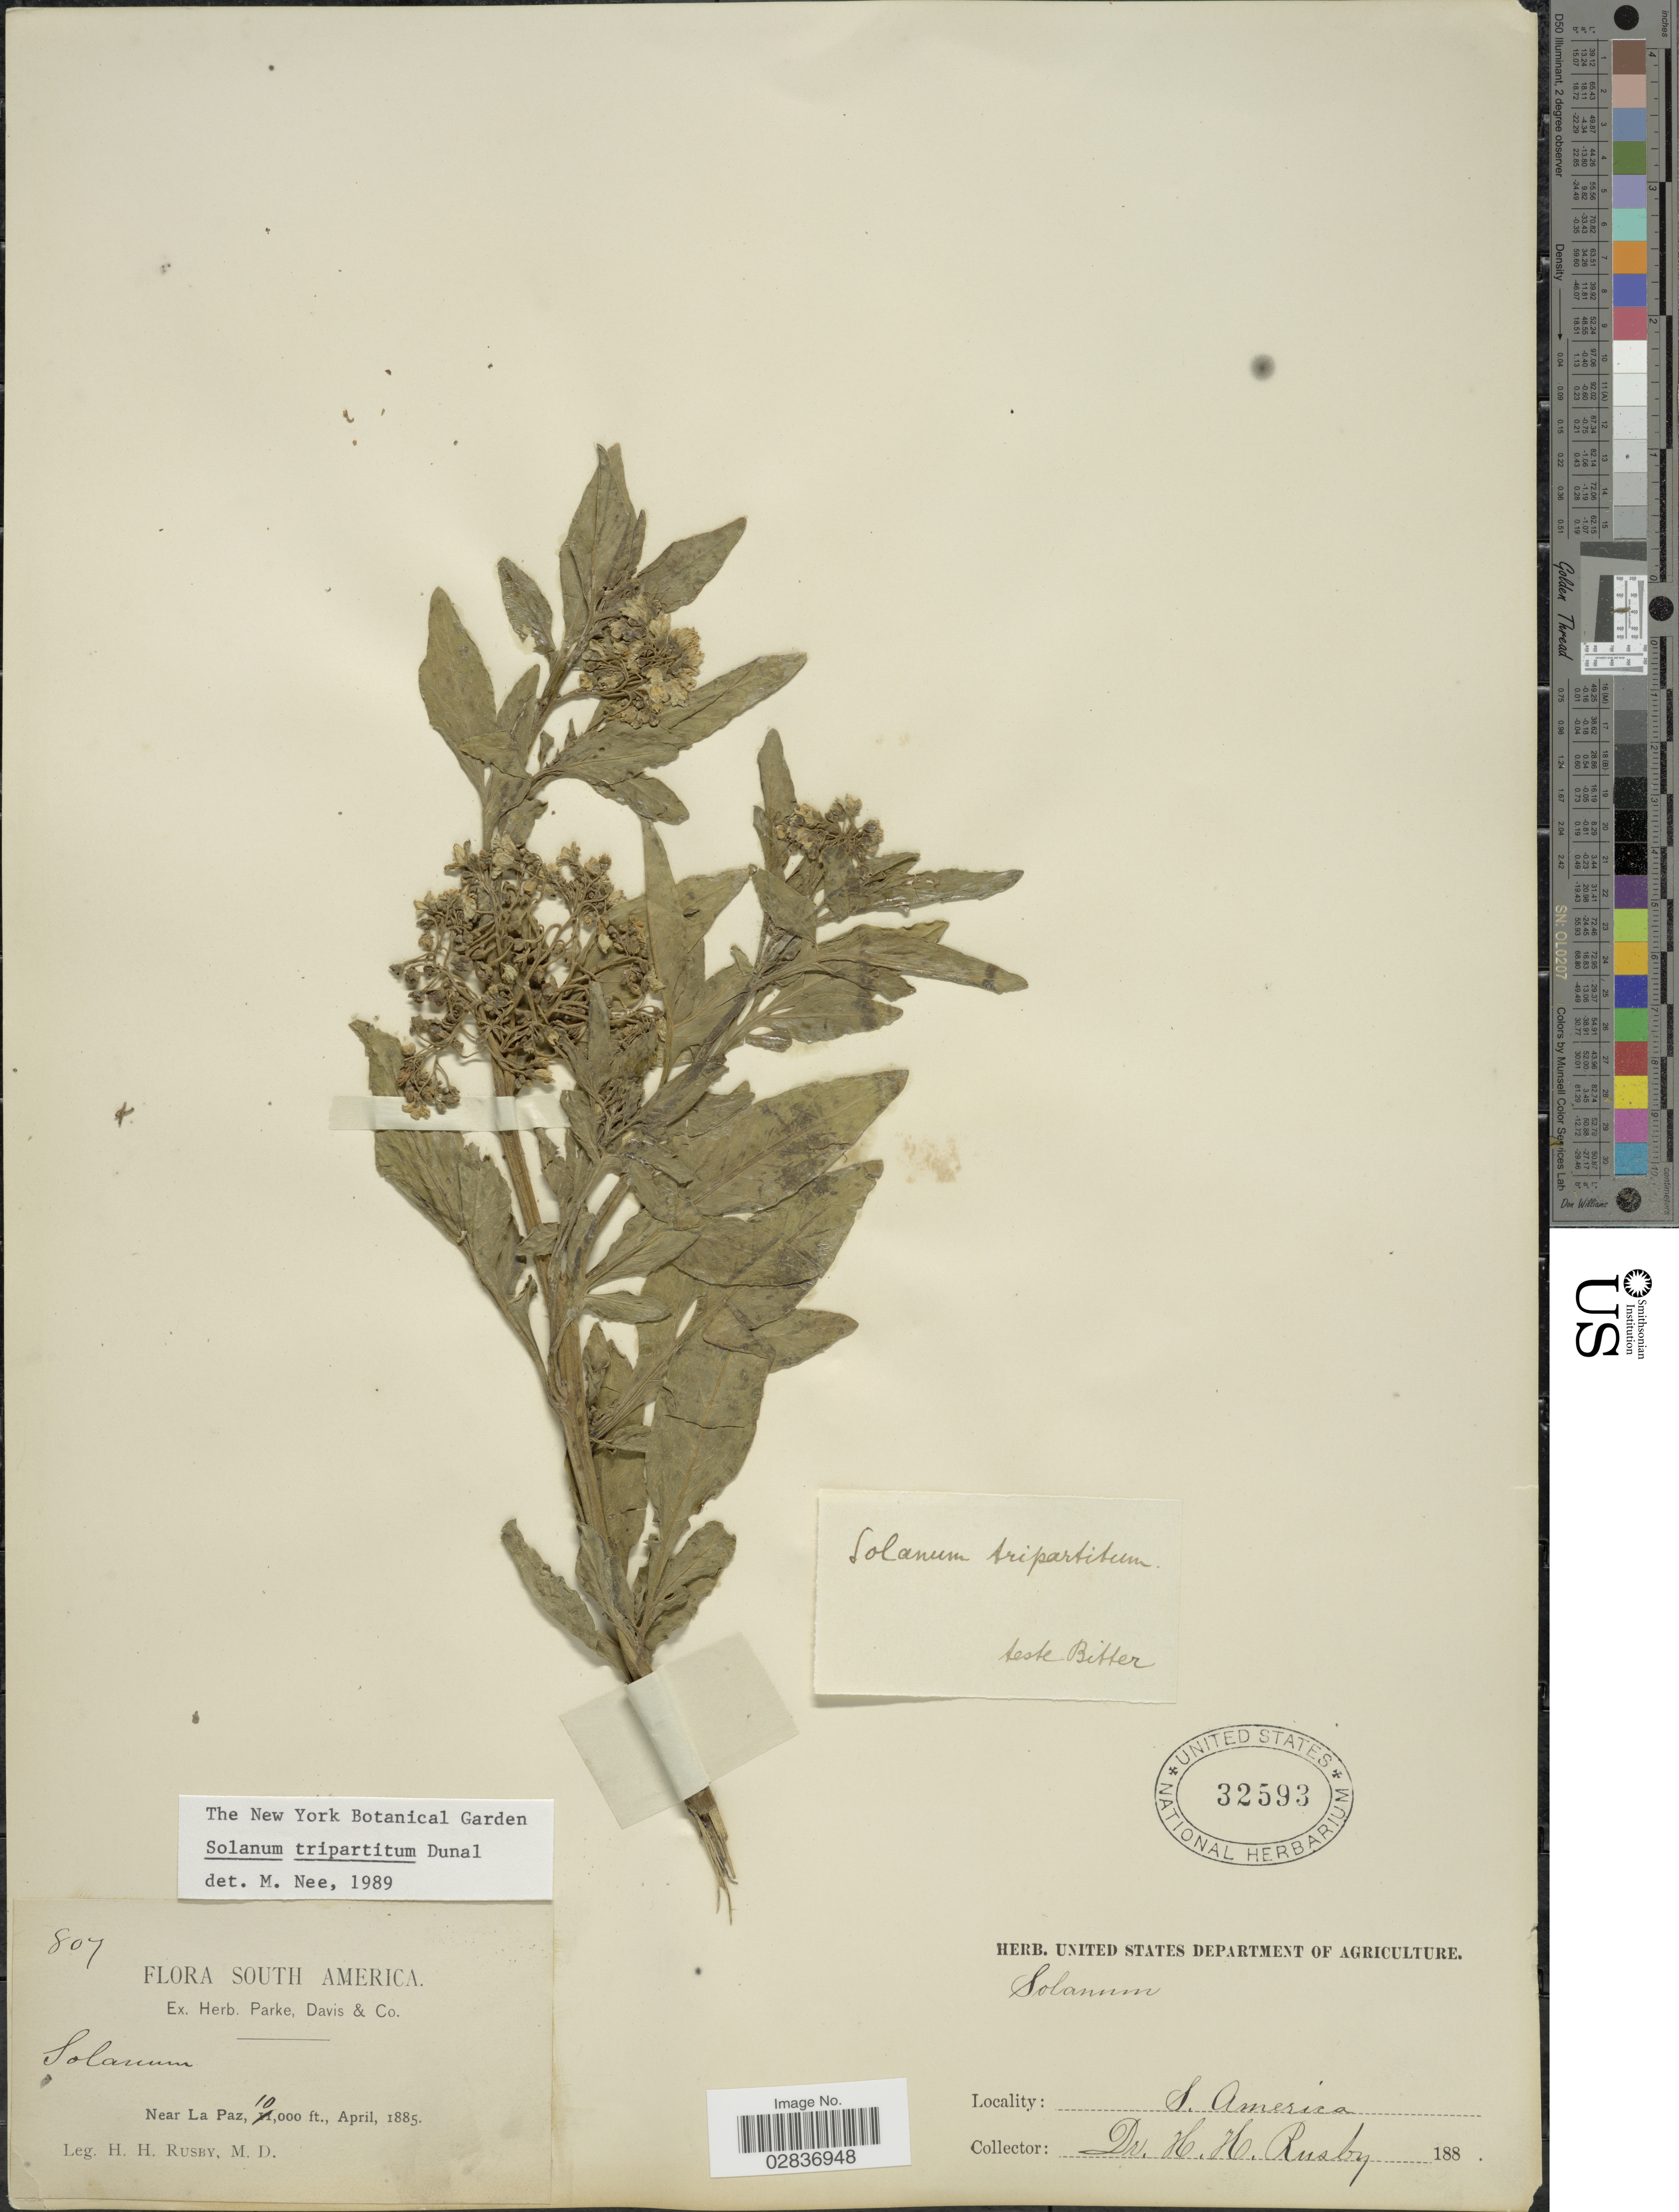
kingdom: Plantae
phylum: Tracheophyta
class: Magnoliopsida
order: Solanales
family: Solanaceae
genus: Solanum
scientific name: Solanum tripartitum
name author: Dunal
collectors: H. H. Rusby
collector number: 807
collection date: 1885-04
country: Bolivia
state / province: La Paz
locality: Near La Paz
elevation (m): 3048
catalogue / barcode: US 32593